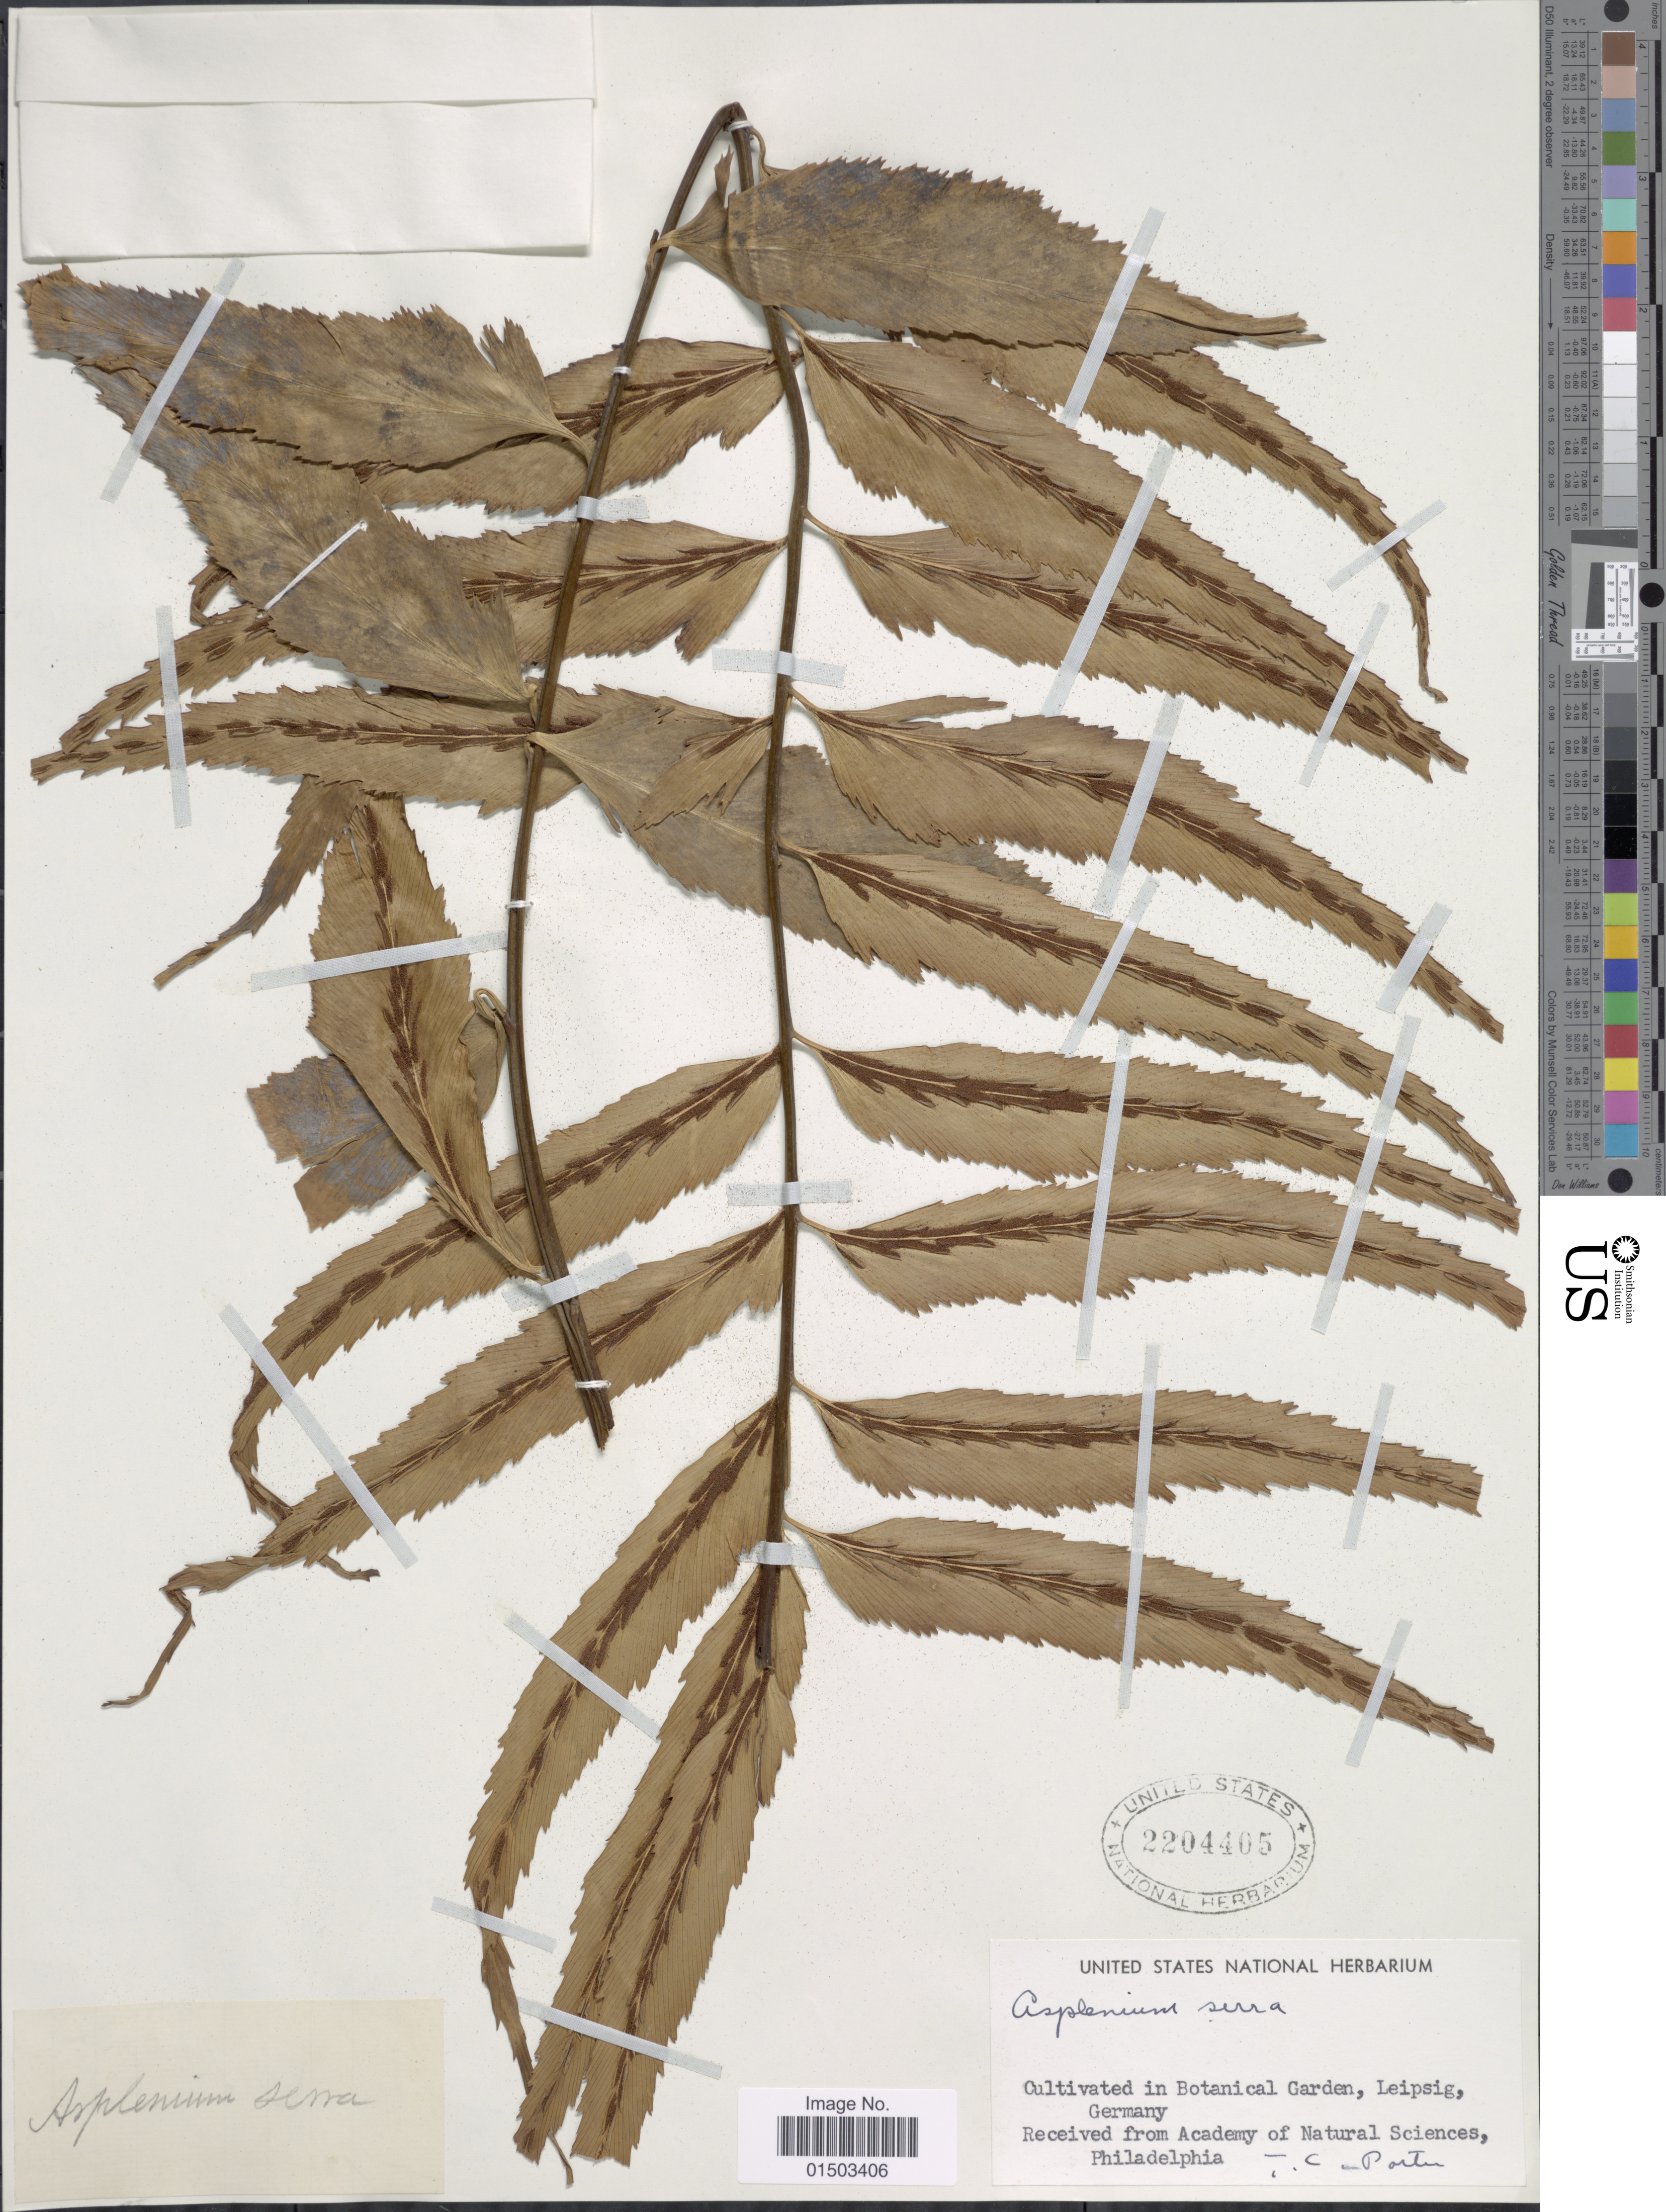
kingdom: Plantae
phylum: Tracheophyta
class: Polypodiopsida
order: Polypodiales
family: Aspleniaceae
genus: Asplenium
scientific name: Asplenium serra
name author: Langsd. & Fisch.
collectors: T. C. Porter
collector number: s.n..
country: Germany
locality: Cultivated in Botanical Garden, Leipsig Germany.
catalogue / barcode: US 2204405